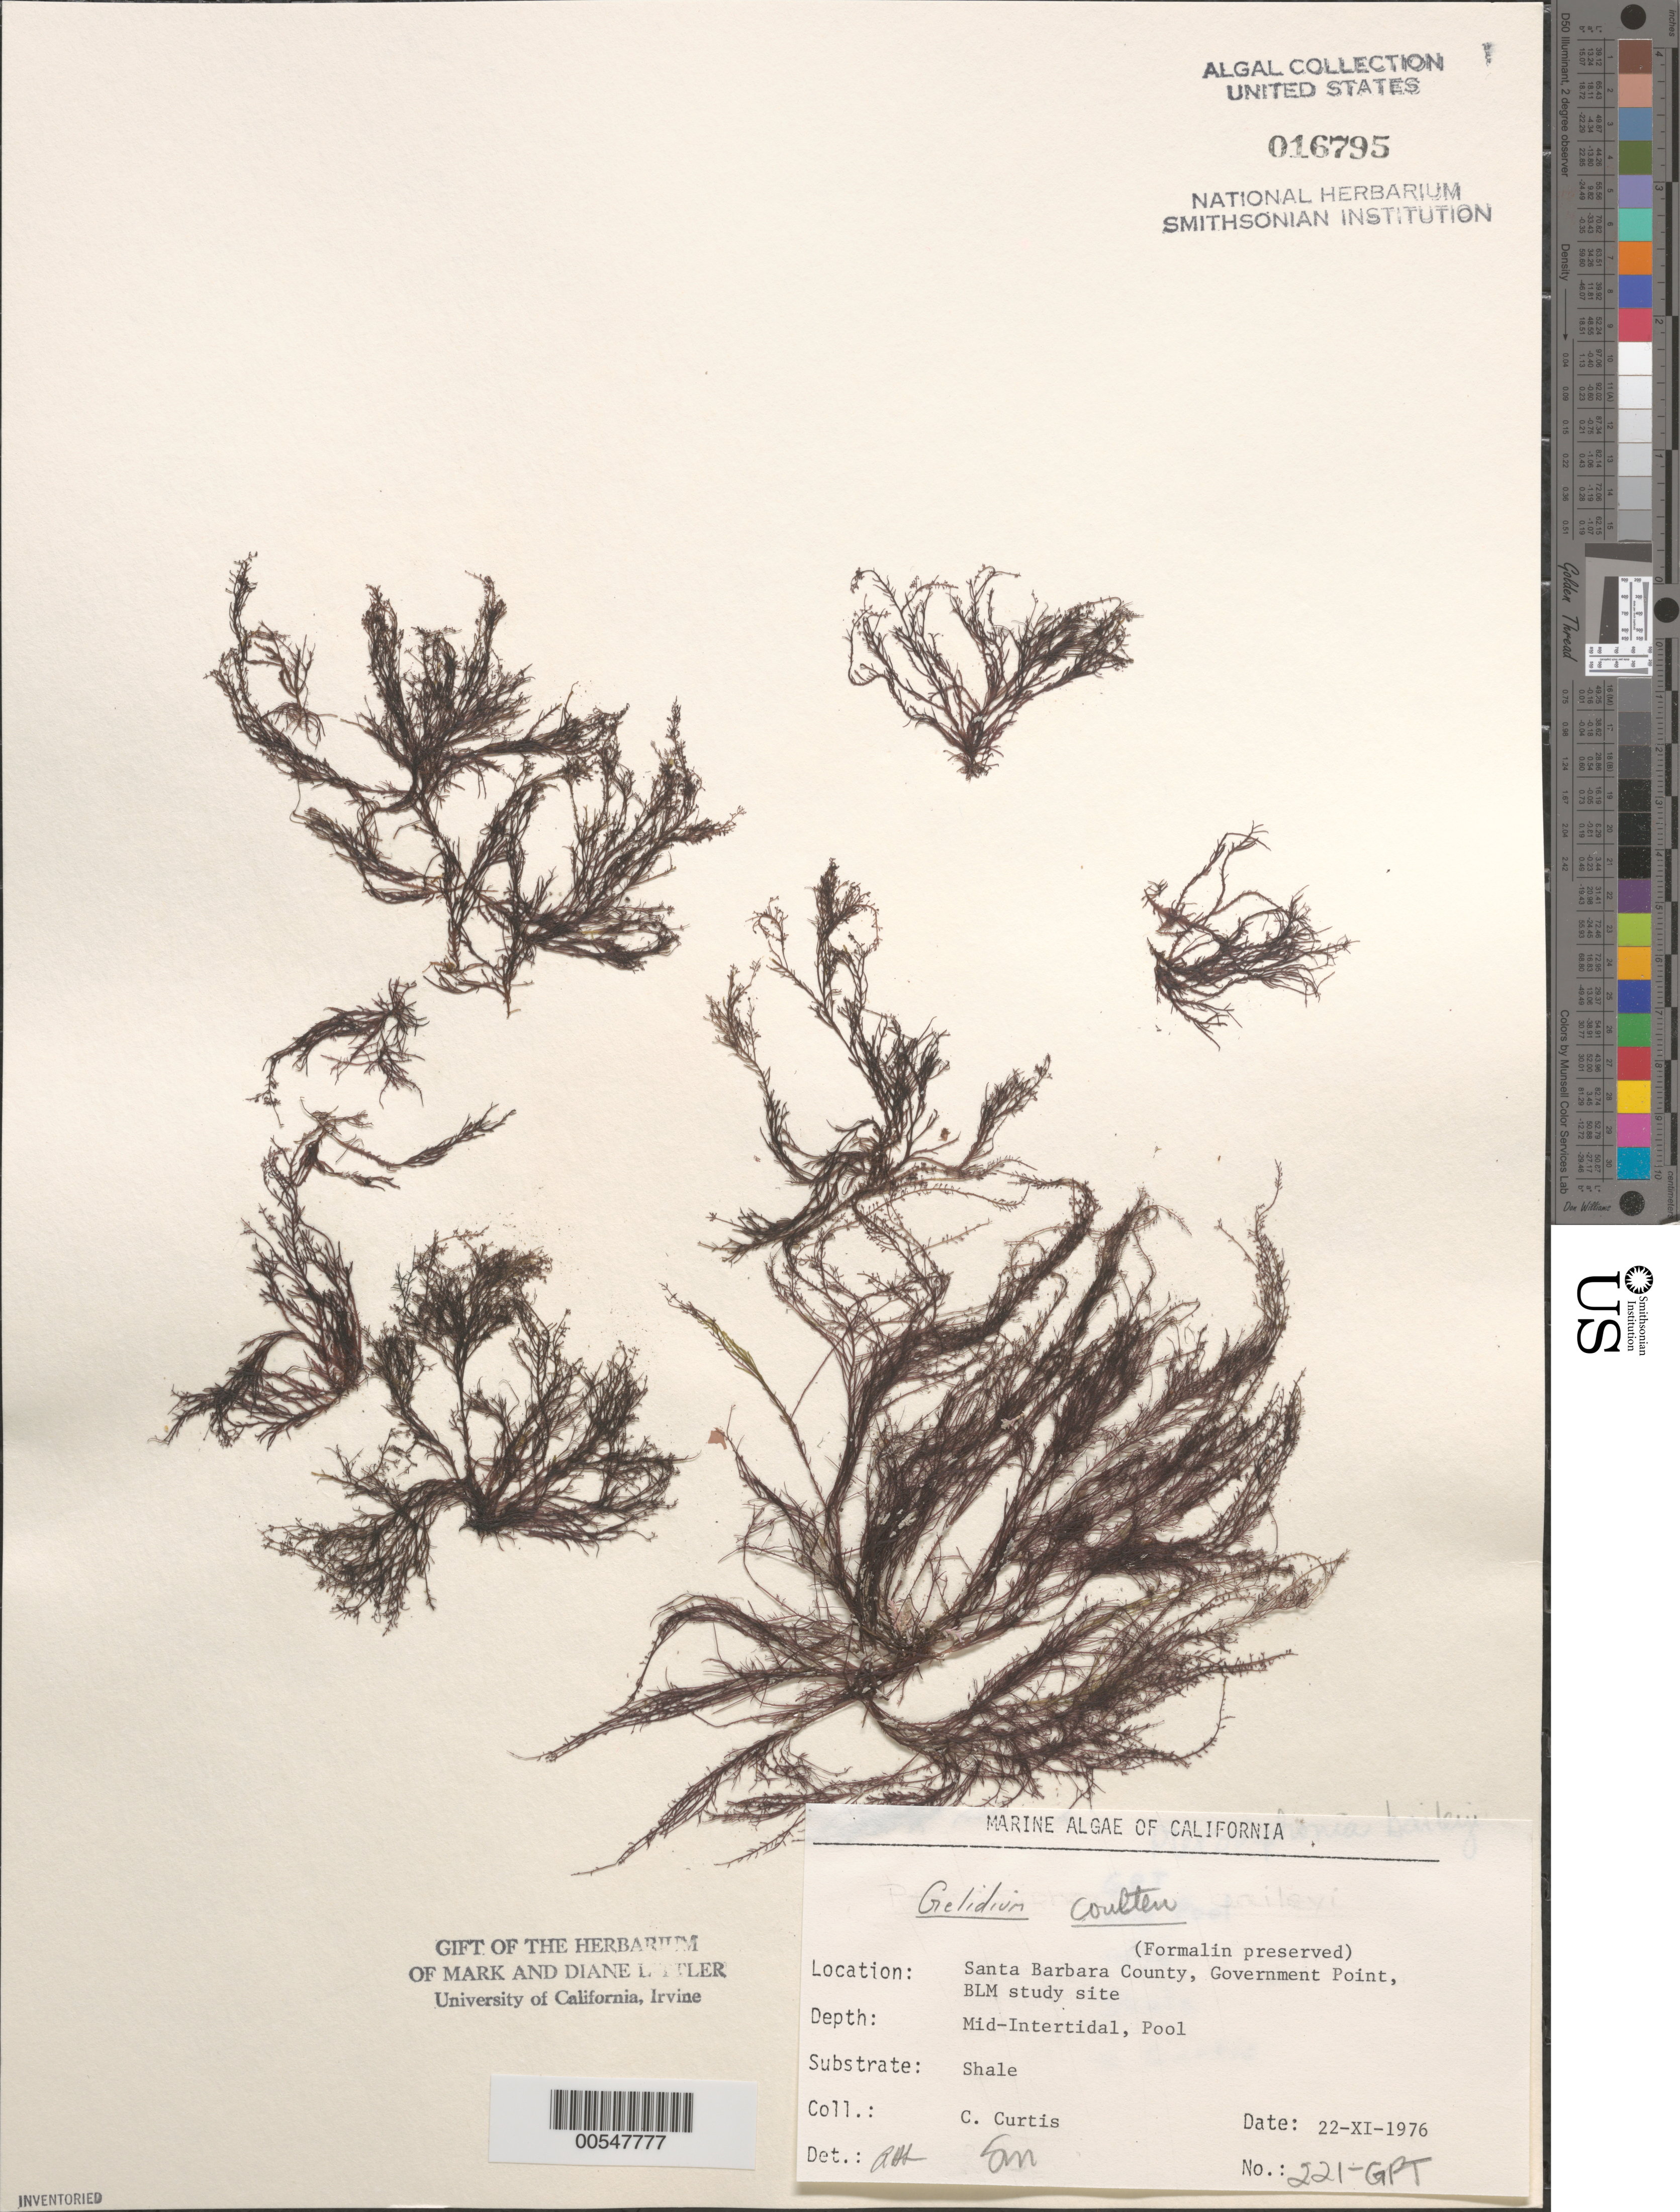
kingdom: Plantae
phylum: Rhodophyta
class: Florideophyceae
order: Gelidiales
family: Gelidiaceae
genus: Gelidium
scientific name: Gelidium coulteri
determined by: Sims, Robert H.; Murray, S. N.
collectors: C. Curtis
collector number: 221-gpt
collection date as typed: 22 Nov 1976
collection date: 1976-11-22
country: United States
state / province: California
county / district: Santa Barbara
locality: Government Point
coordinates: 34 26'31"N, 120 24'06"W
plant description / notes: BLM-SOCALBIGHT Rocky Intertidal Survey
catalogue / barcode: US 16795